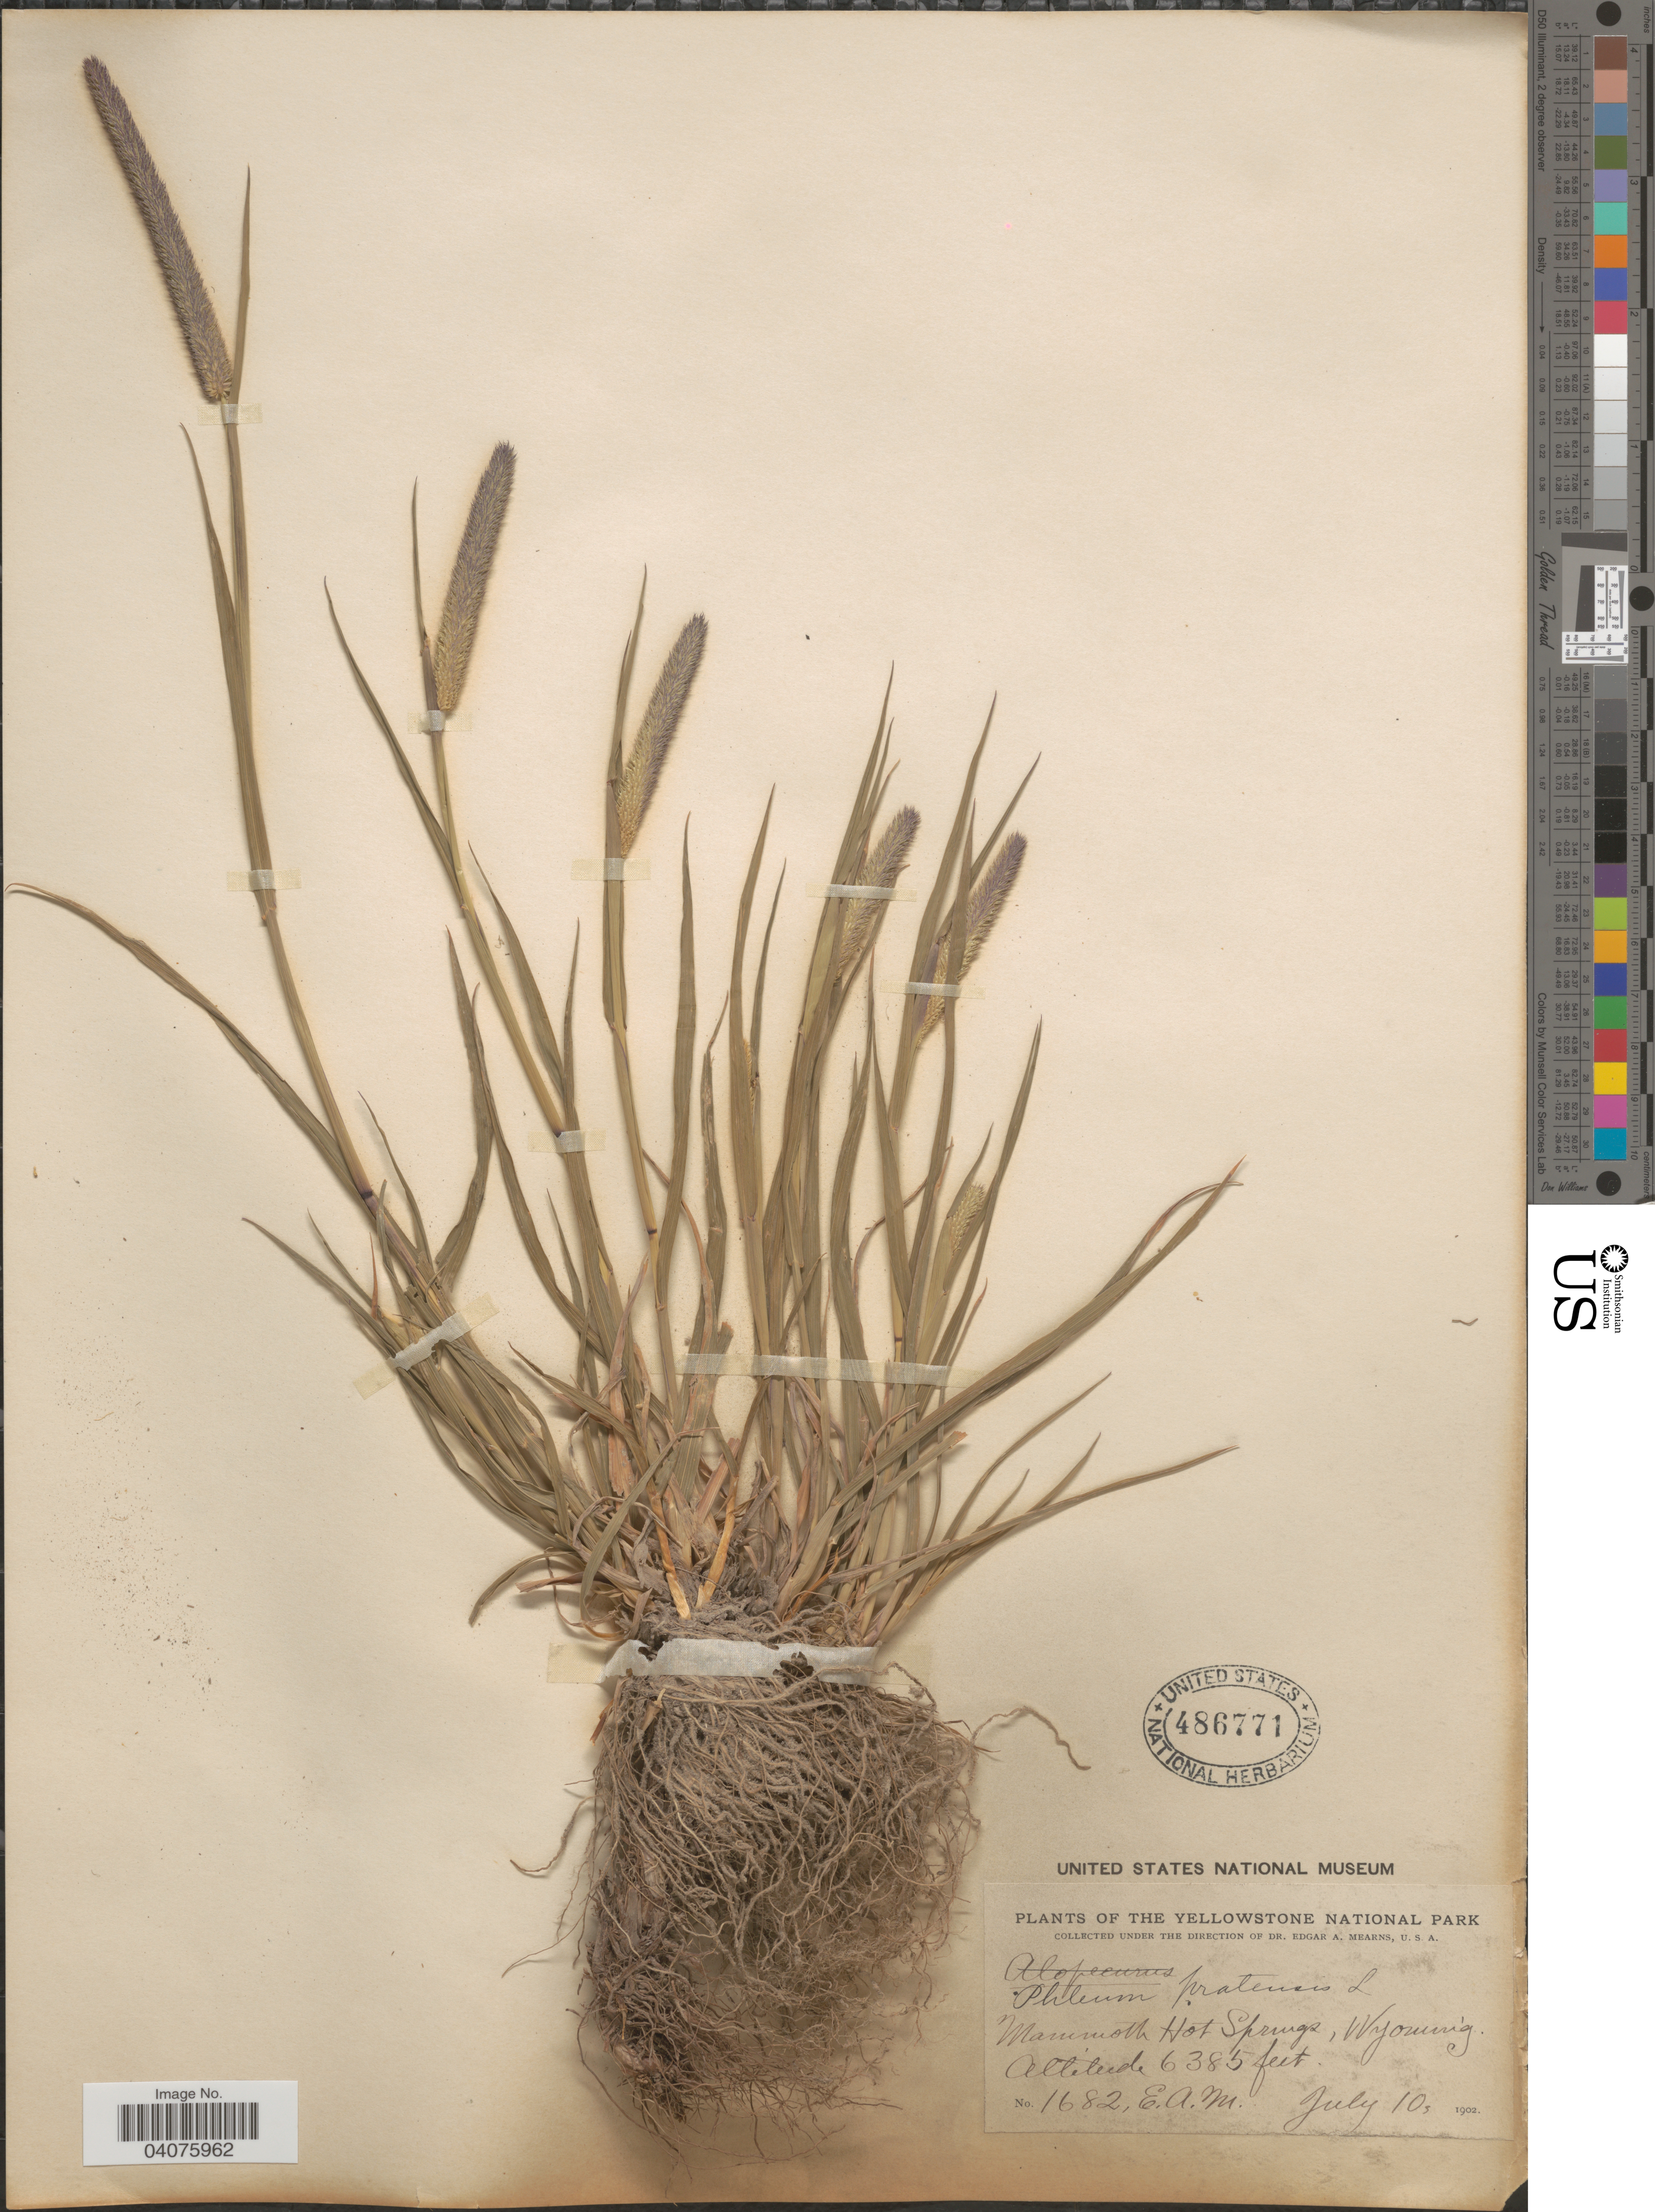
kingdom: Plantae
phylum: Tracheophyta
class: Liliopsida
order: Poales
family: Poaceae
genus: Phleum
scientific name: Phleum pratense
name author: L.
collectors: E. A. Mearns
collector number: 1682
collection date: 1902-07-10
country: United States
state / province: Wyoming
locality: The Yellowstone National Park. Mammoth Hot Springs.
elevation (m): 1946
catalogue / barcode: US 486771